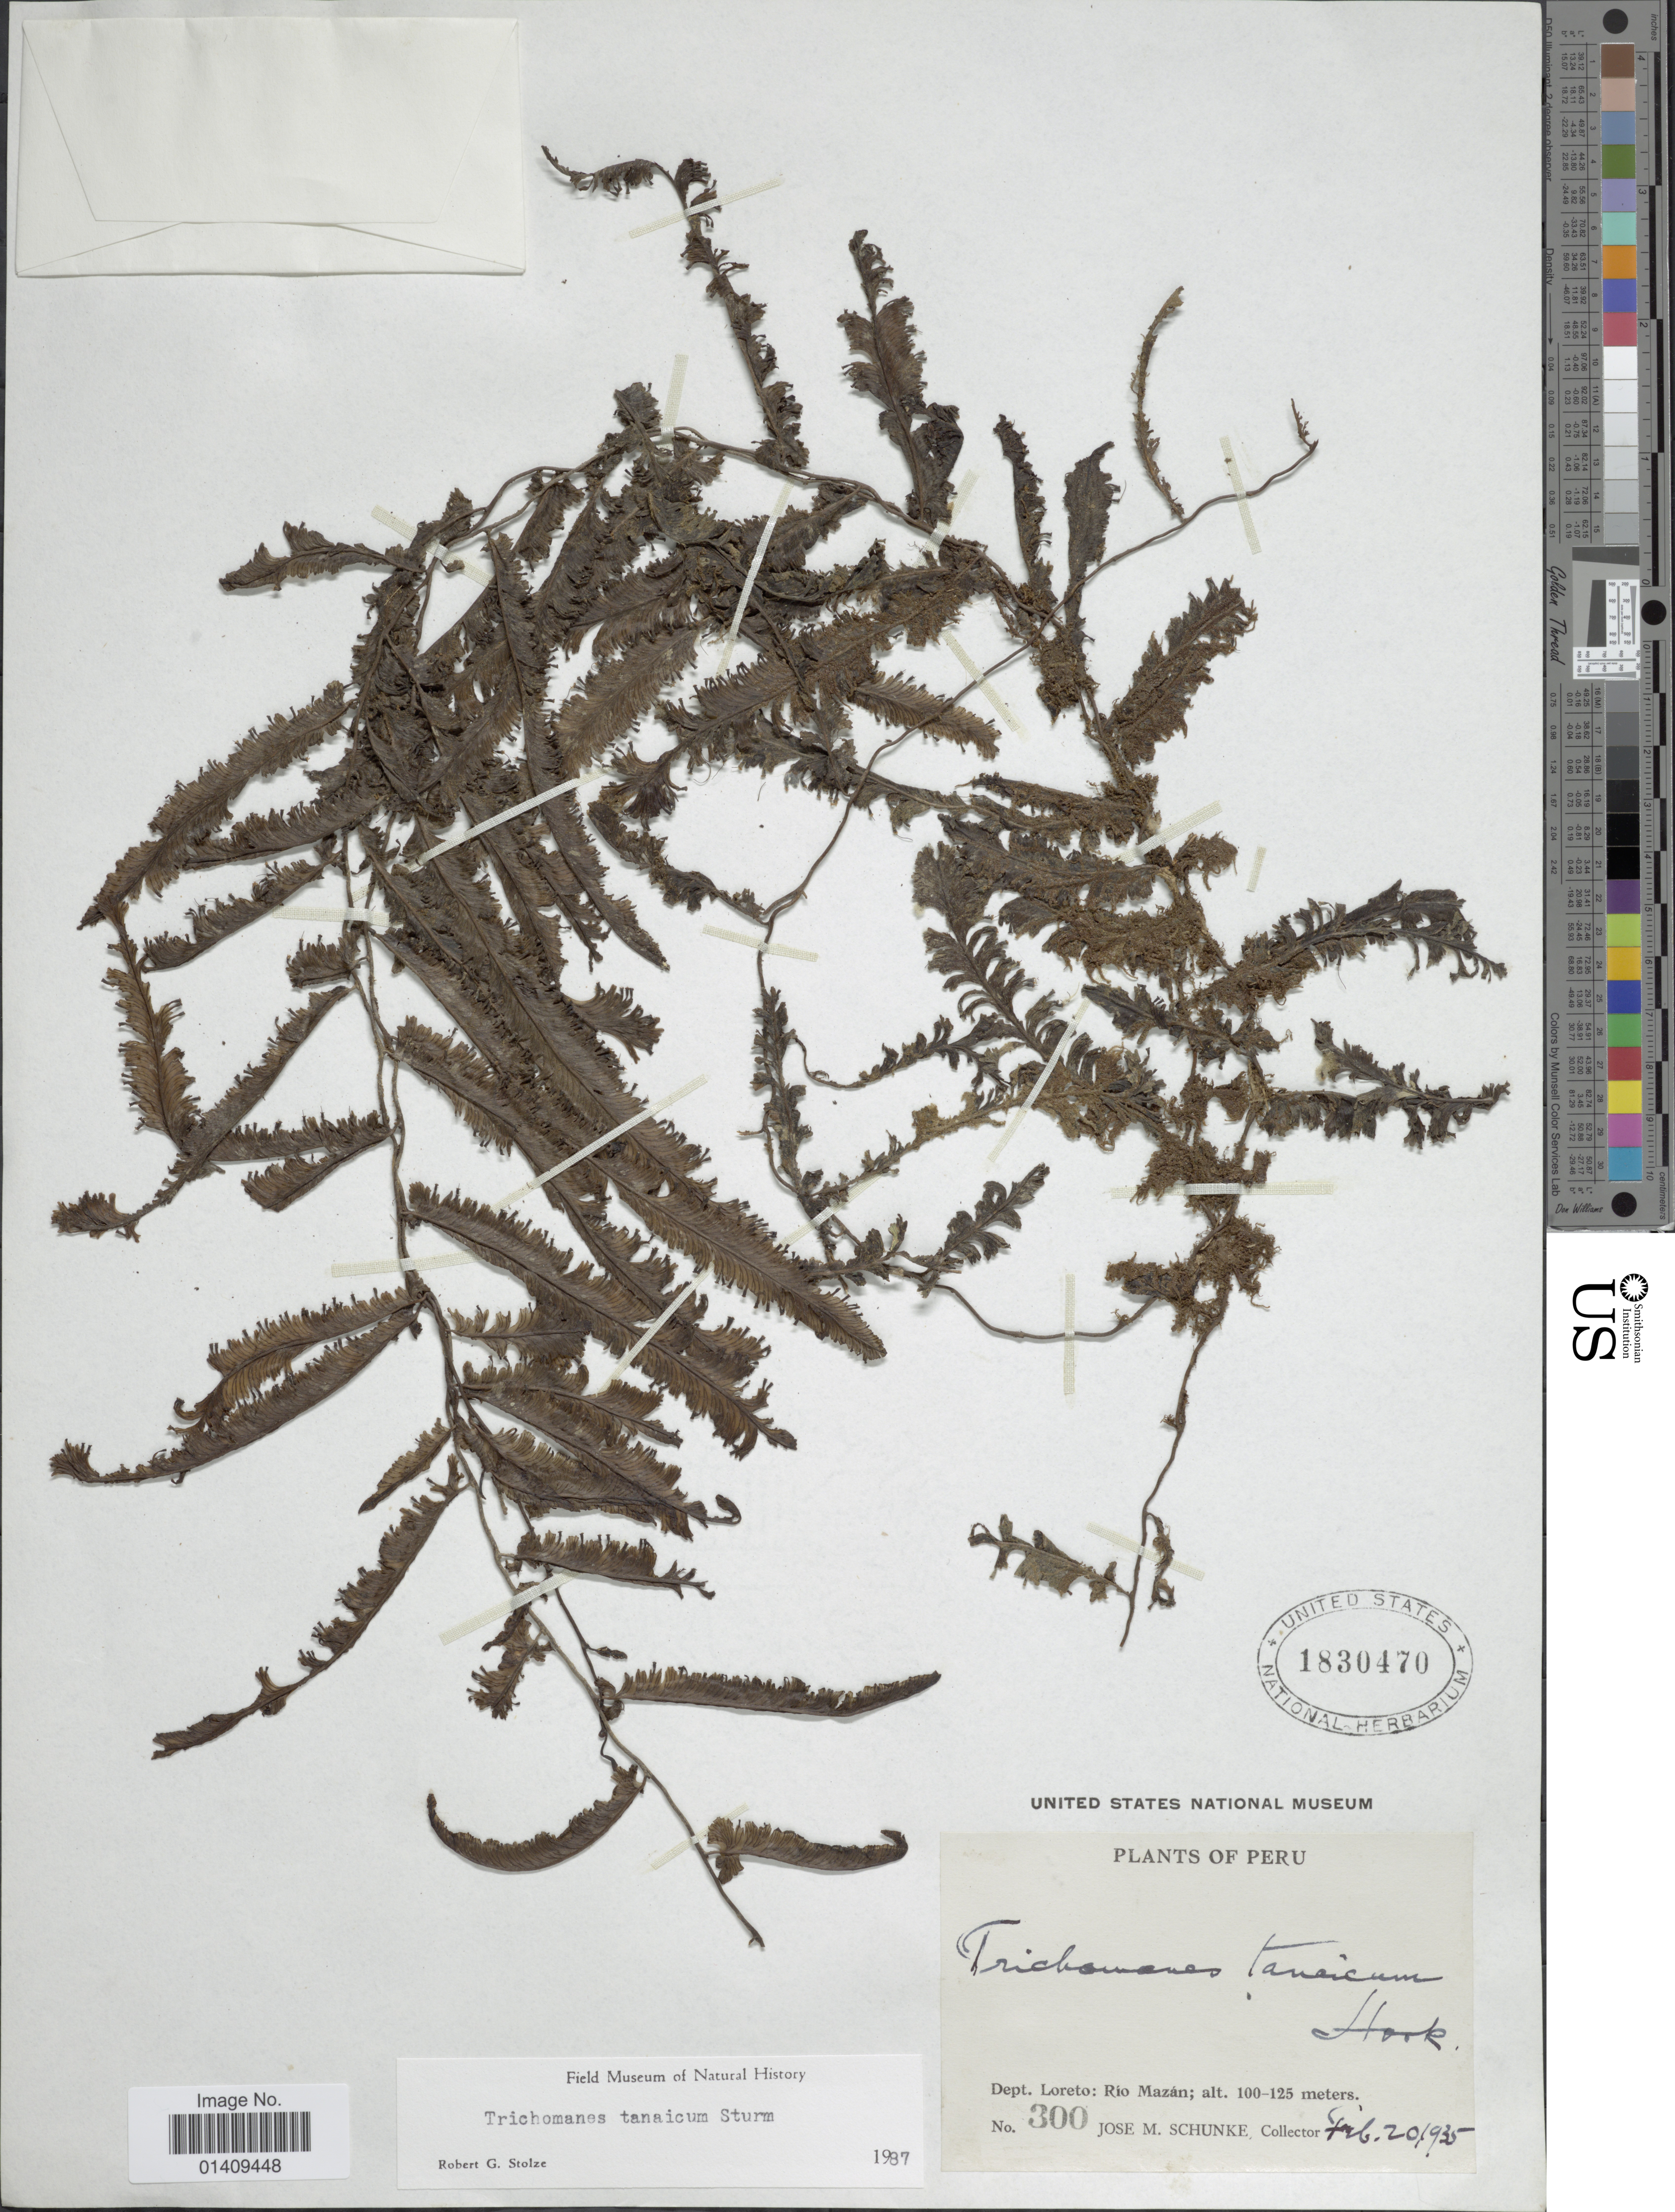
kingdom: Plantae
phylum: Tracheophyta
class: Polypodiopsida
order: Hymenophyllales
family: Hymenophyllaceae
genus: Trichomanes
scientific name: Trichomanes tanaicum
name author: Hook. ex J.W. Sturm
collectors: J. M. Schunke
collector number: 300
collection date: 1935-02-20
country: Peru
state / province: Loreto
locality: Dept. Loreto: Rio Mazan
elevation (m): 100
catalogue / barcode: US 1830470